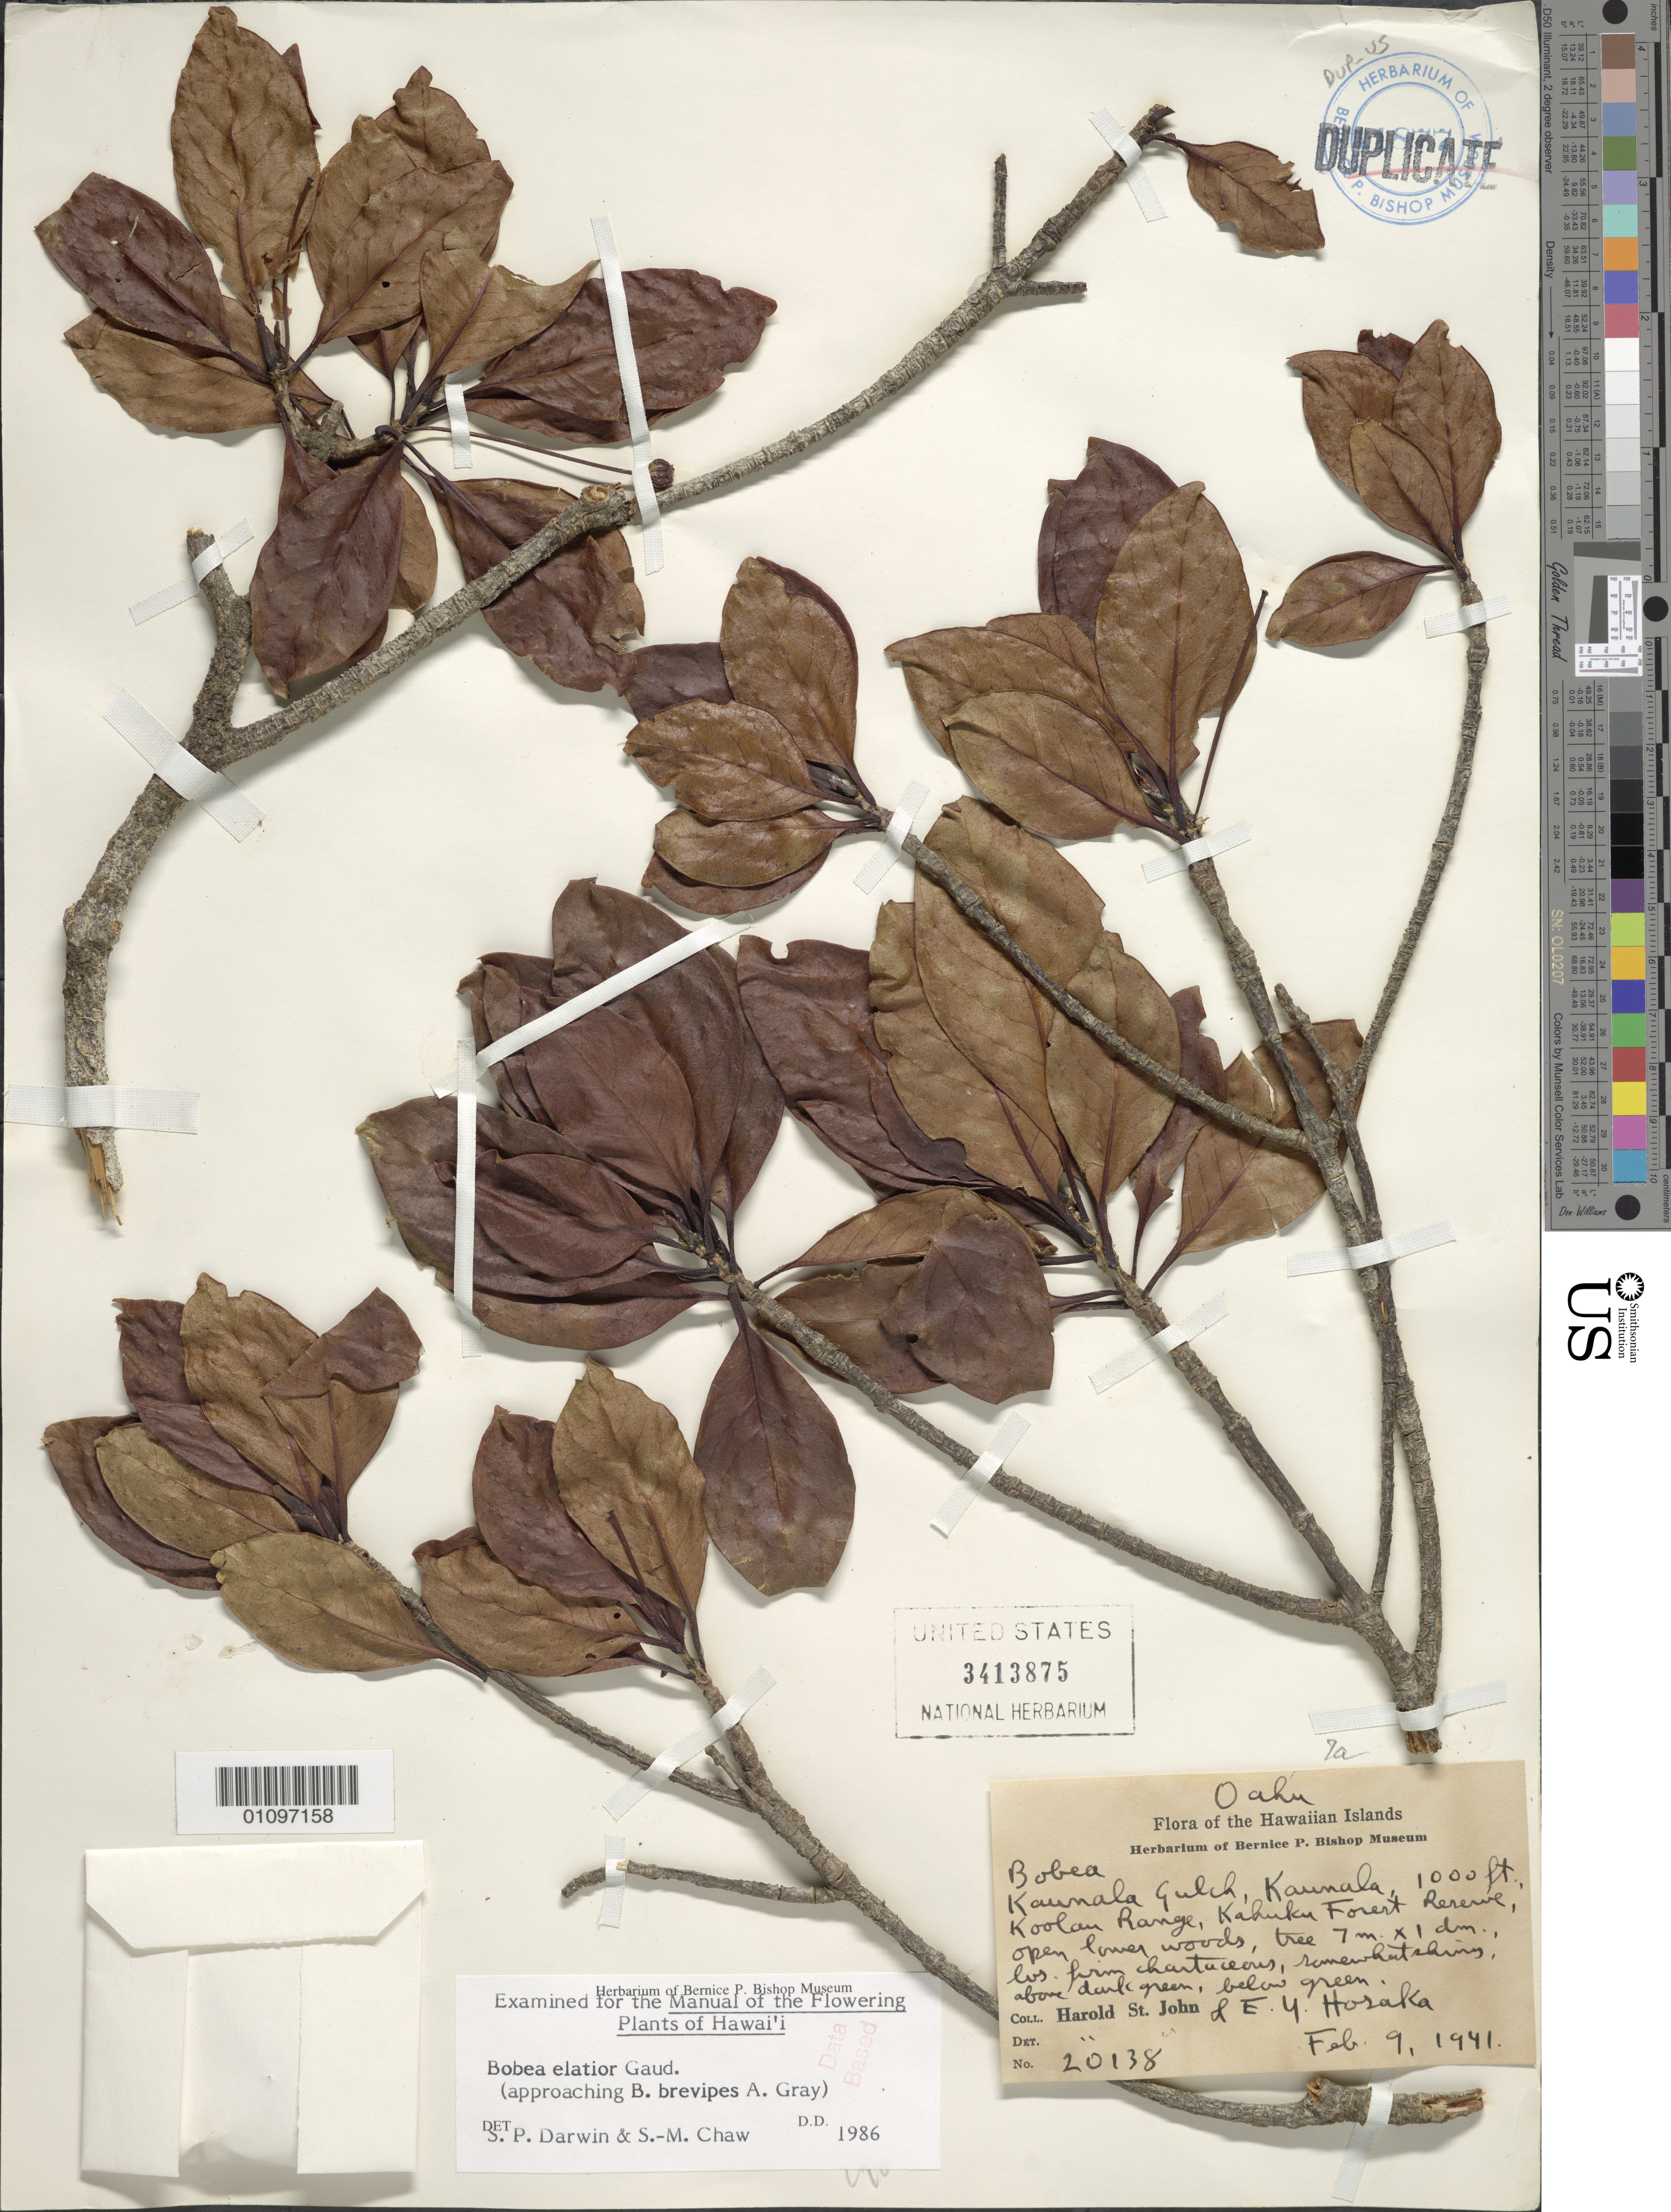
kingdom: Plantae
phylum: Tracheophyta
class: Magnoliopsida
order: Gentianales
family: Rubiaceae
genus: Bobea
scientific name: Bobea elatior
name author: Gaudich.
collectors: H. St. John & E. Y. Hosaka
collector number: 20138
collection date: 1941-02-09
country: United States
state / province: Hawaii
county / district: Honolulu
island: Oahu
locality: Kaunala Gulch, Kaunala, Koolau range, Kahuku Forest Reserve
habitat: open lower woods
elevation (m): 305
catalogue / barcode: US 3413875